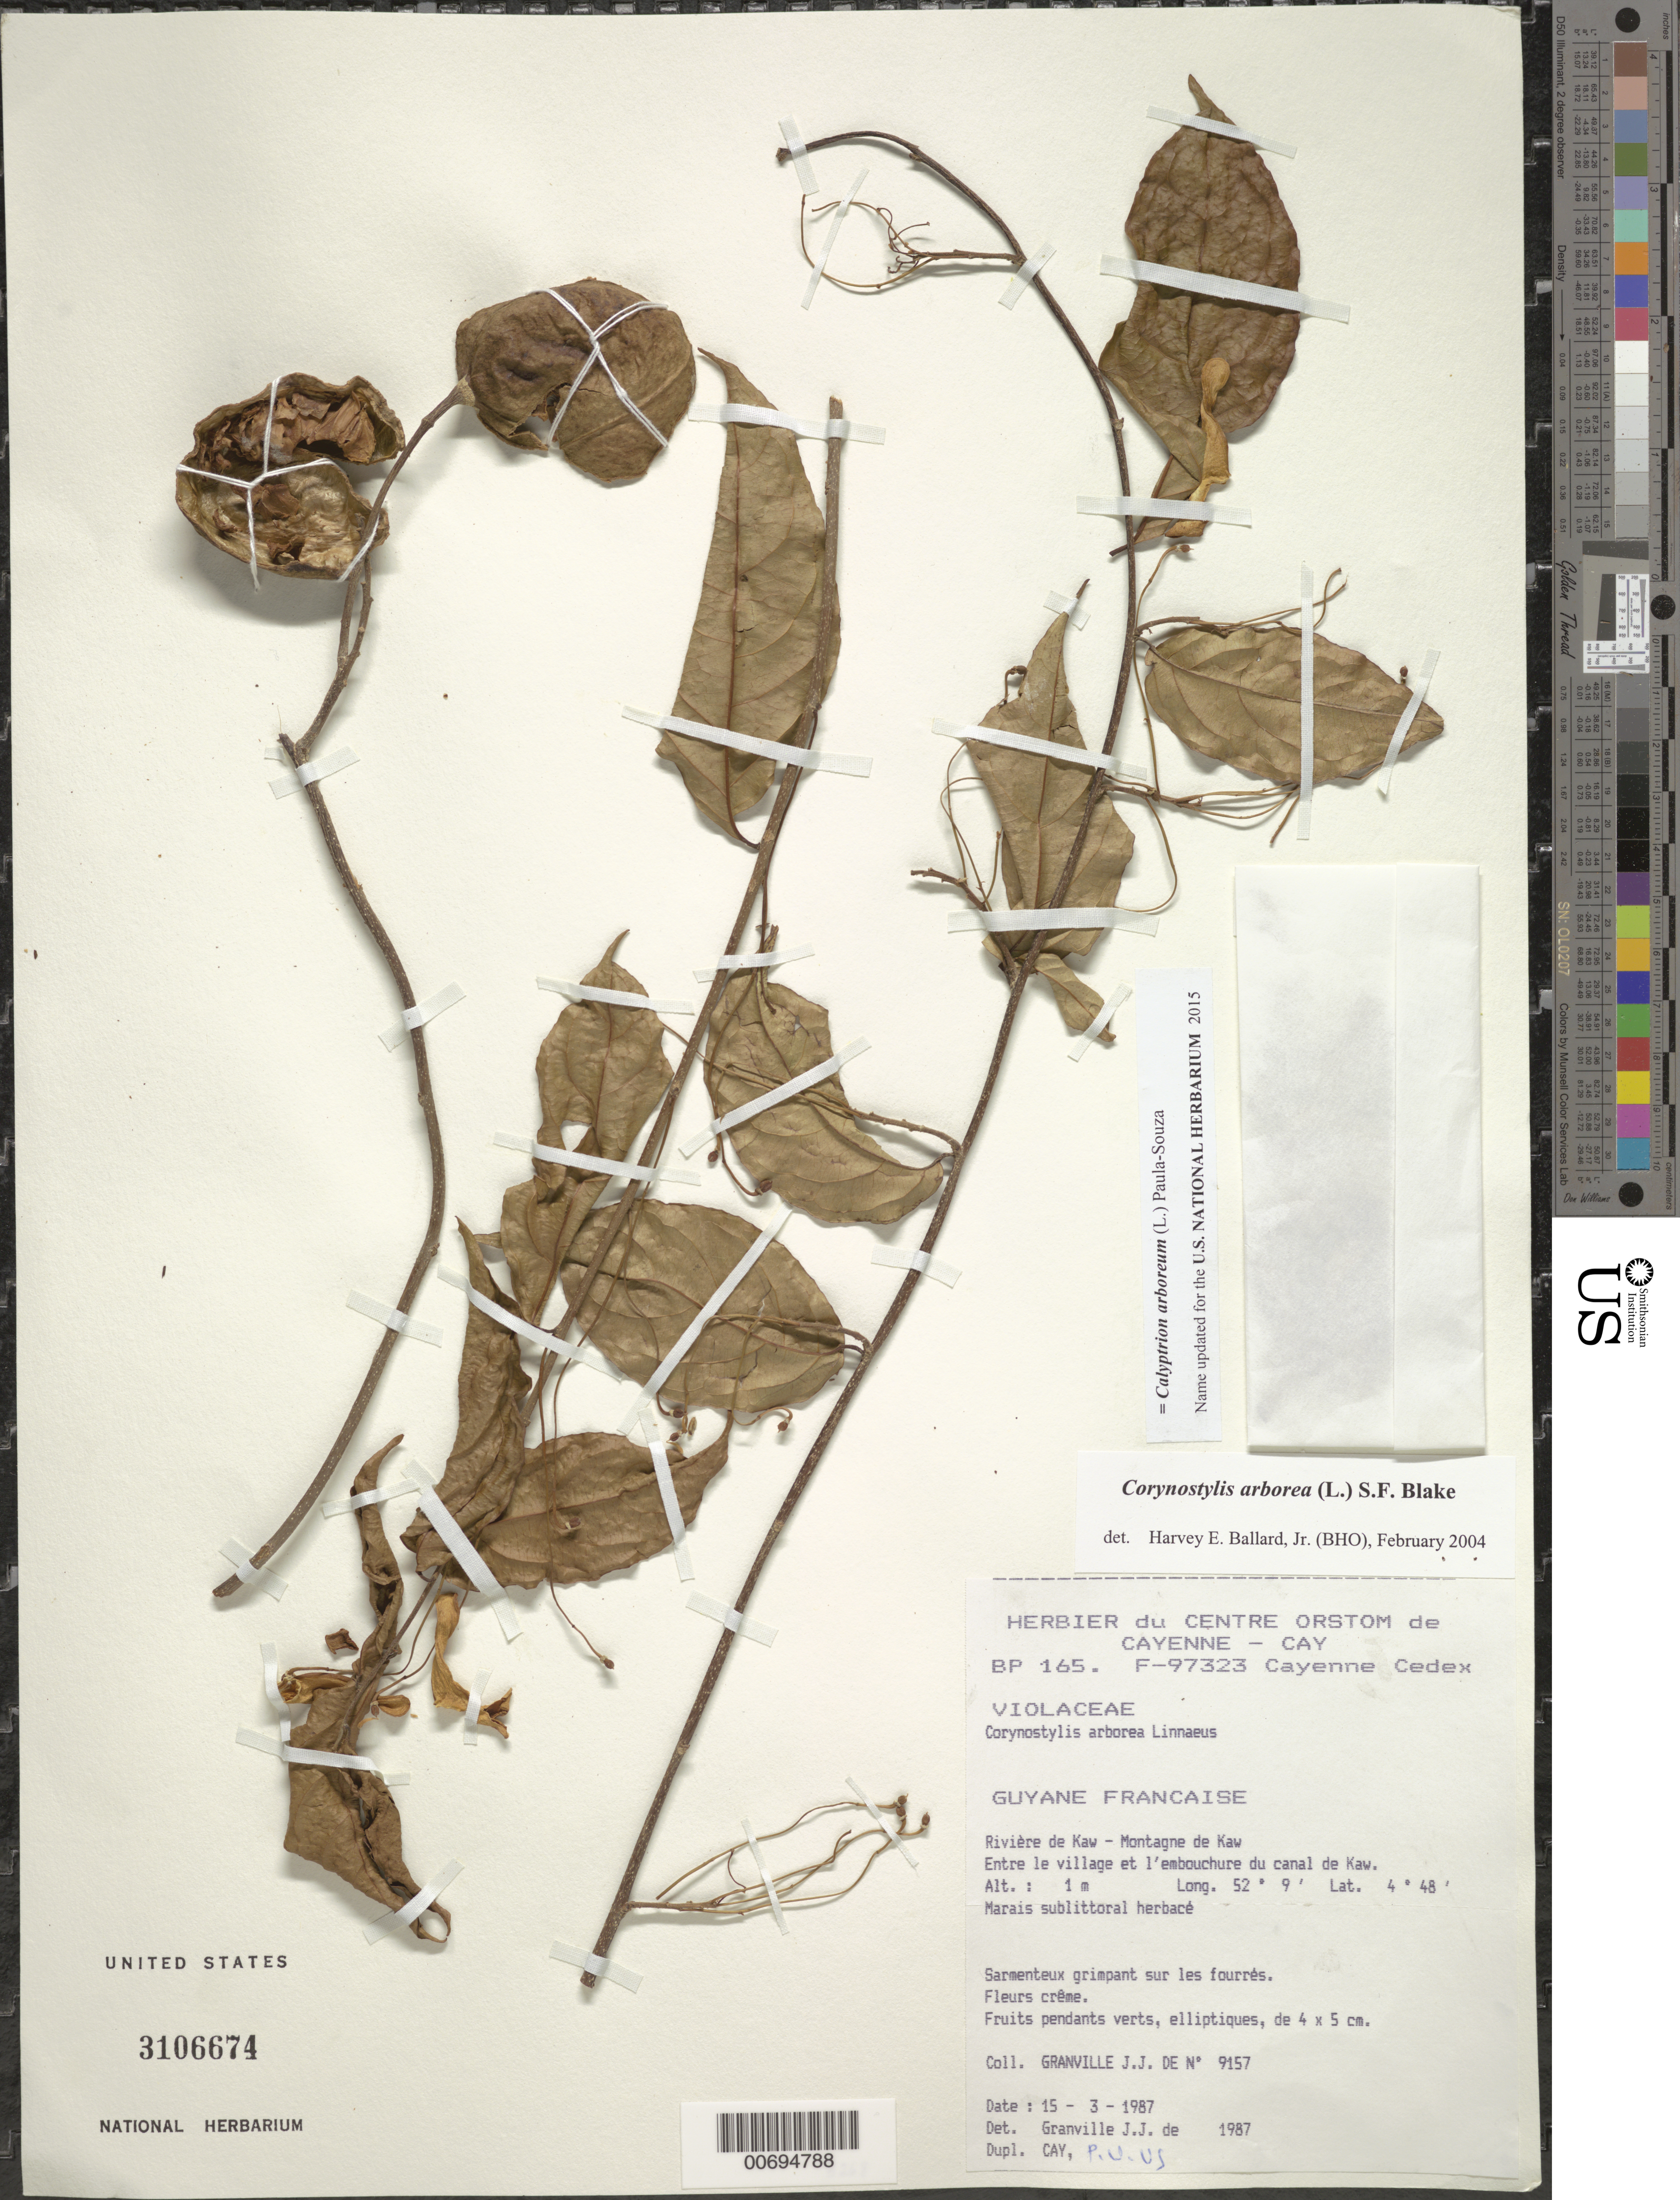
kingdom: Plantae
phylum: Tracheophyta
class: Magnoliopsida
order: Malpighiales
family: Violaceae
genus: Calyptrion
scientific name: Calyptrion arboreum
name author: (L.) Paula-Souza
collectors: J.-J. de Granville et al.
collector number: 9157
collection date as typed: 15-Mar-87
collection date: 1987-03-15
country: French Guiana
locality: Rivière de Kaw, Montagne de Kaw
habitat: Marais sublittoral herbace; sarmenteux grimpant sur les fourrés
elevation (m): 1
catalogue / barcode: US 3106674